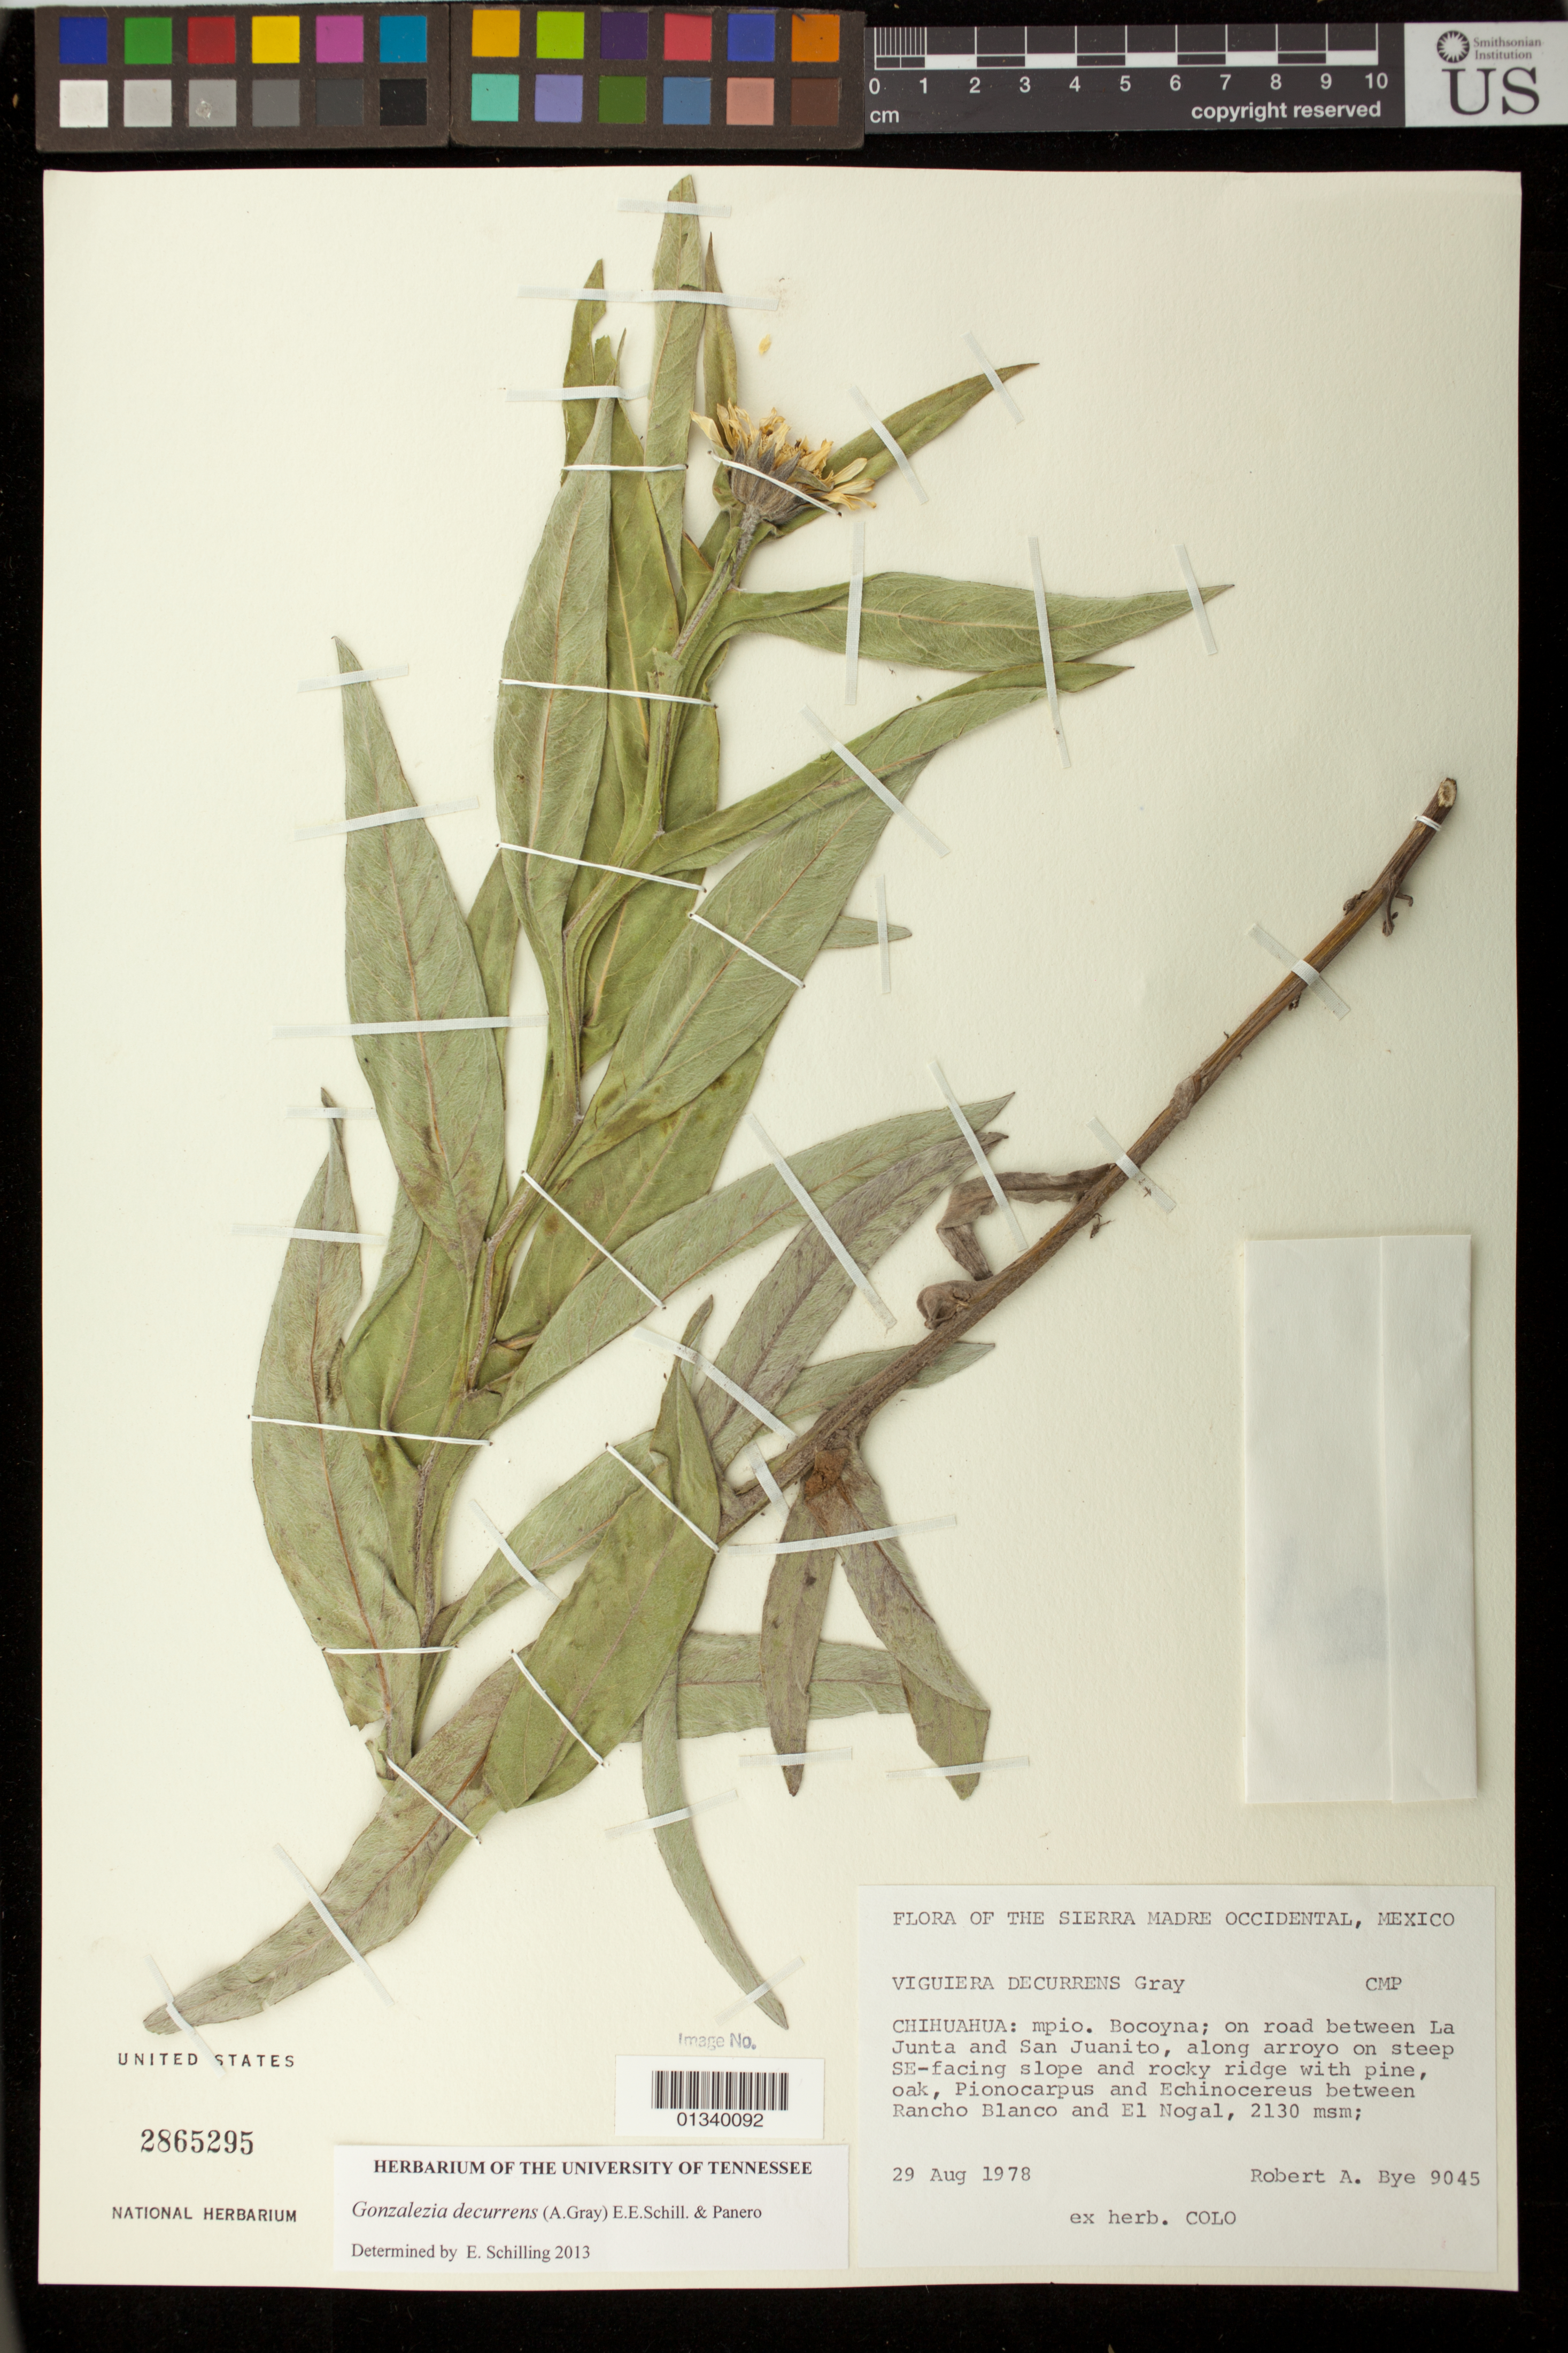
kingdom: Plantae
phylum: Tracheophyta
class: Magnoliopsida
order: Asterales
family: Asteraceae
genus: Gonzalezia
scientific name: Gonzalezia decurrens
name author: (A. Gray) E.E. Schill. & Panero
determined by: Schilling, E. E.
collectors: R. A. Bye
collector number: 9045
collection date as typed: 29 August 1978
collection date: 1978-08-29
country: Mexico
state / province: Chihuahua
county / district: Bocoyna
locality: On road between La Junta and San Juanito, SE facing slope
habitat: Rocky ridge with pine, oak, Pionocarpus and Echinocereus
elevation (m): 2130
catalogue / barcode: US 2865295